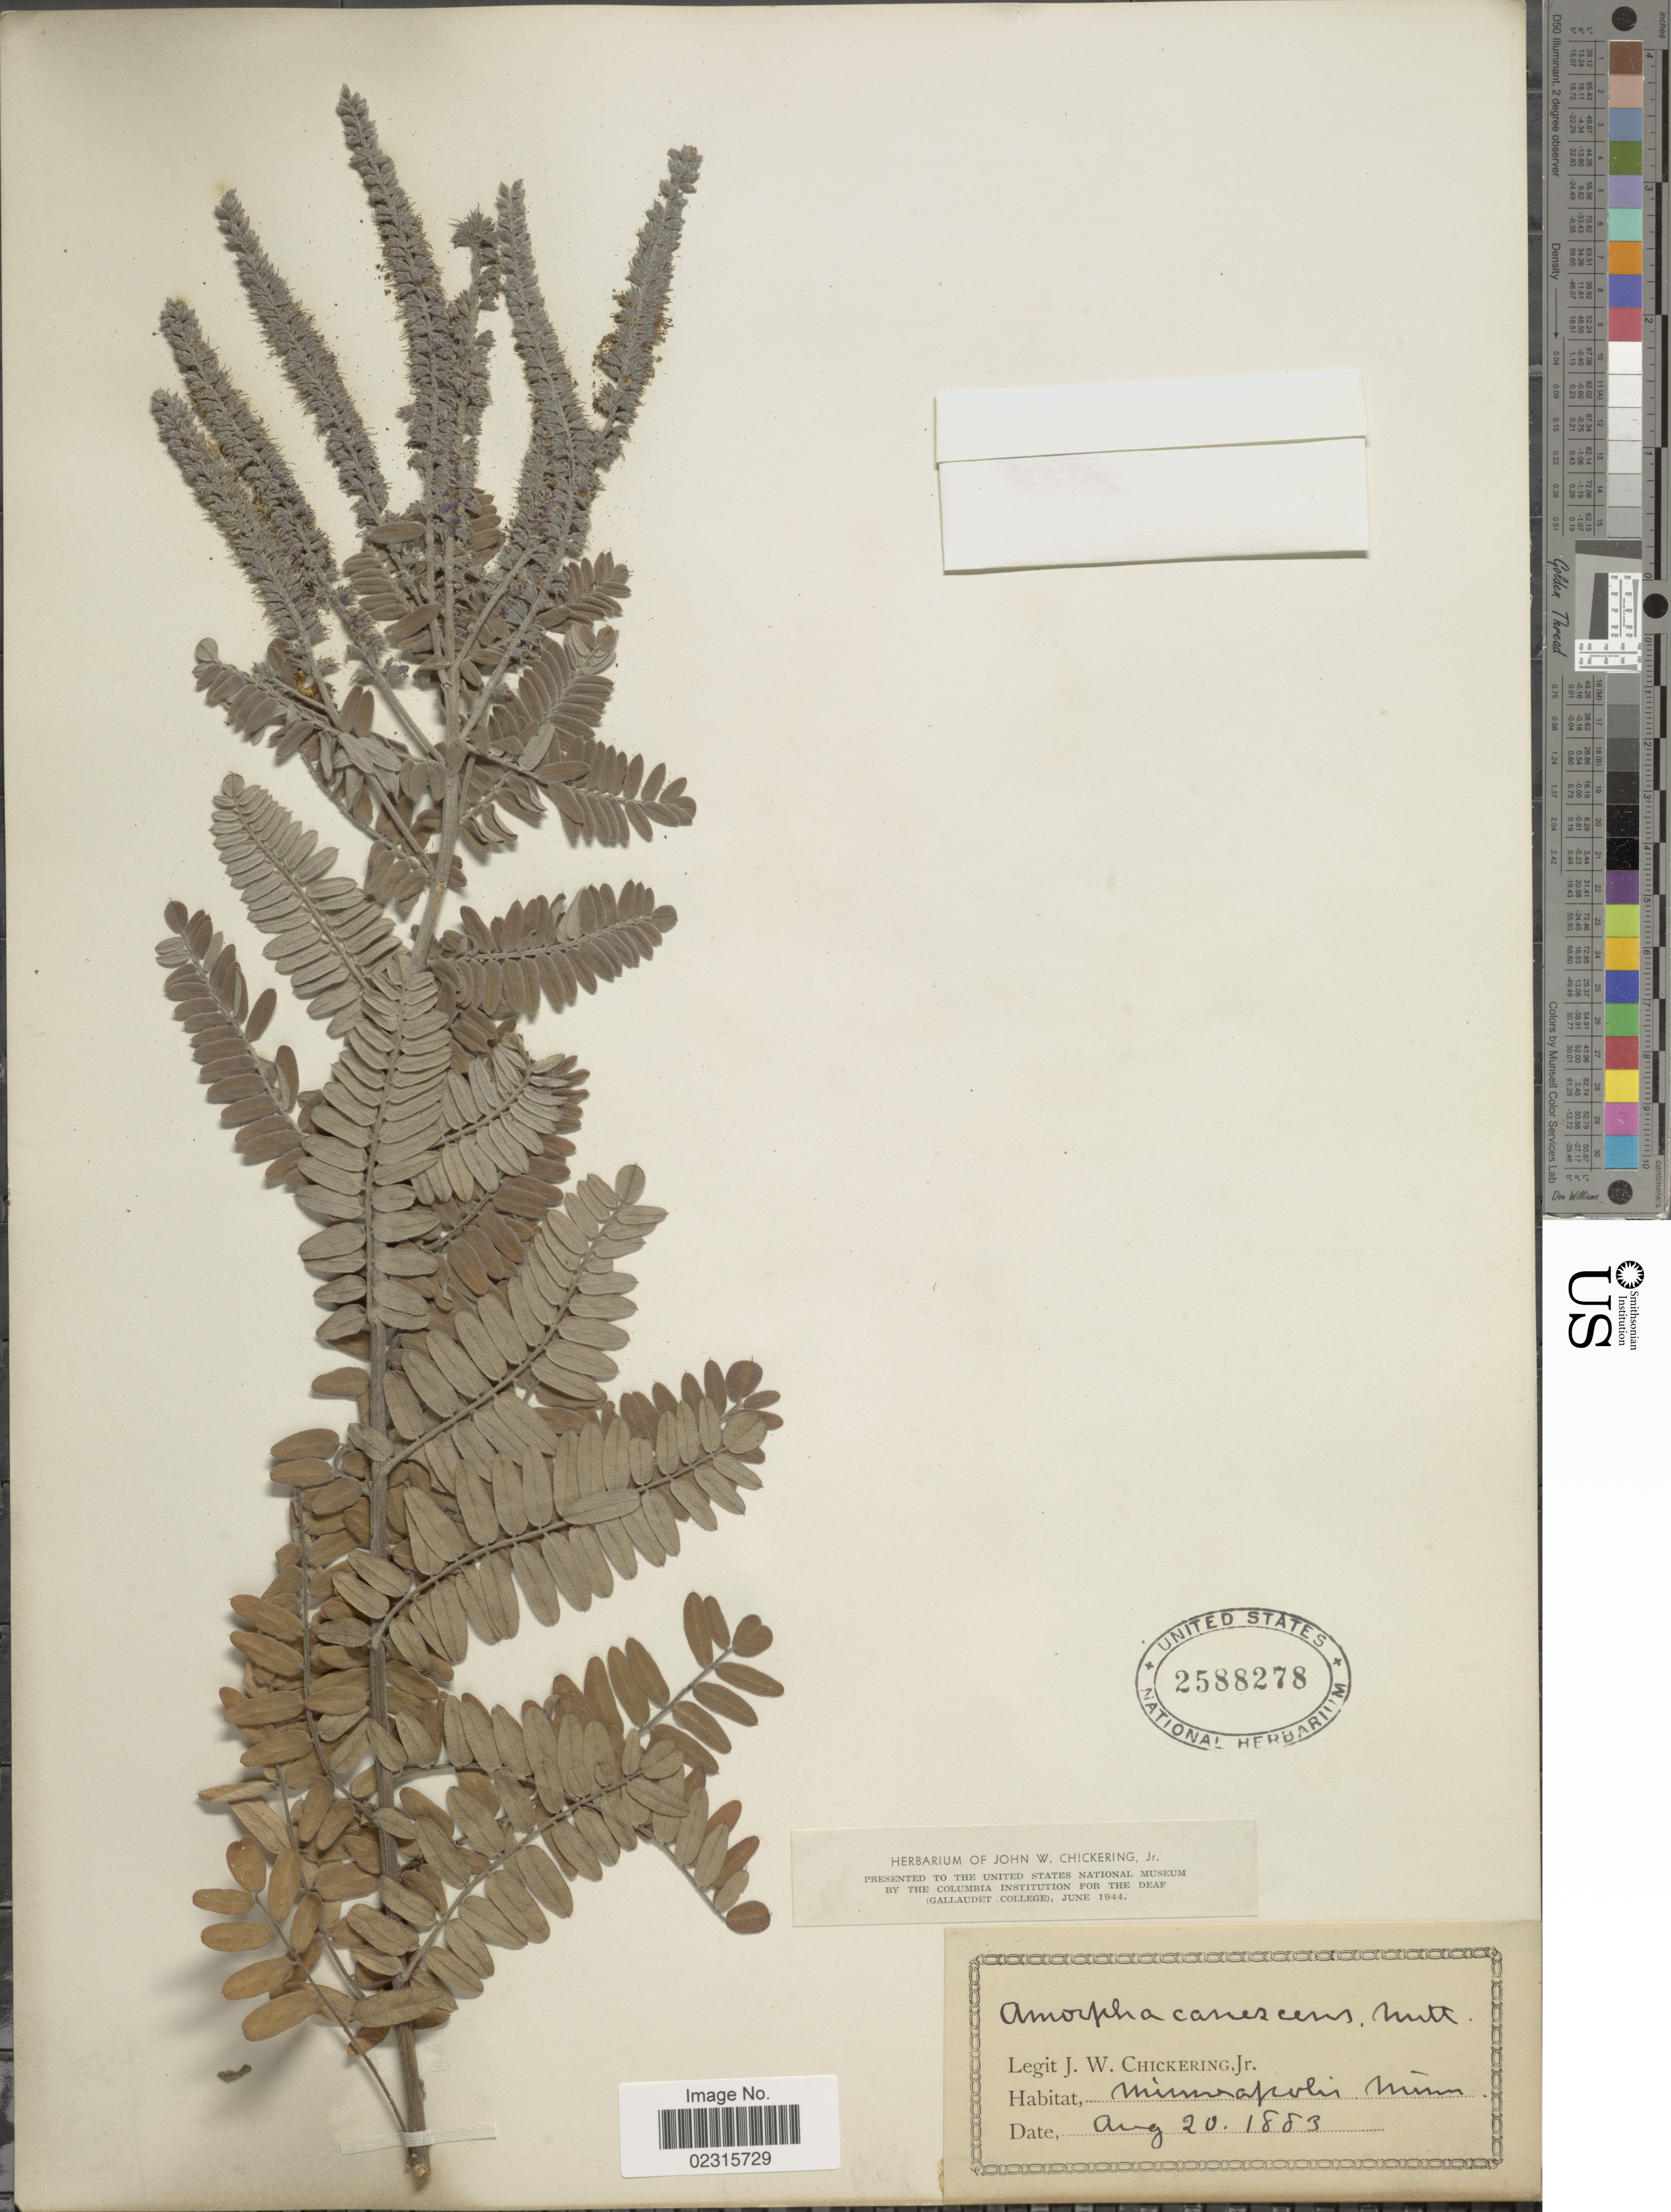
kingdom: Plantae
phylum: Tracheophyta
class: Magnoliopsida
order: Fabales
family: Fabaceae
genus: Amorpha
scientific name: Amorpha canescens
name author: Pursh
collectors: J. W. Chickering Jr.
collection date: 1883-08-20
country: United States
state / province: Minnesota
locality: Minniapolis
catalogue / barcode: US 2588278